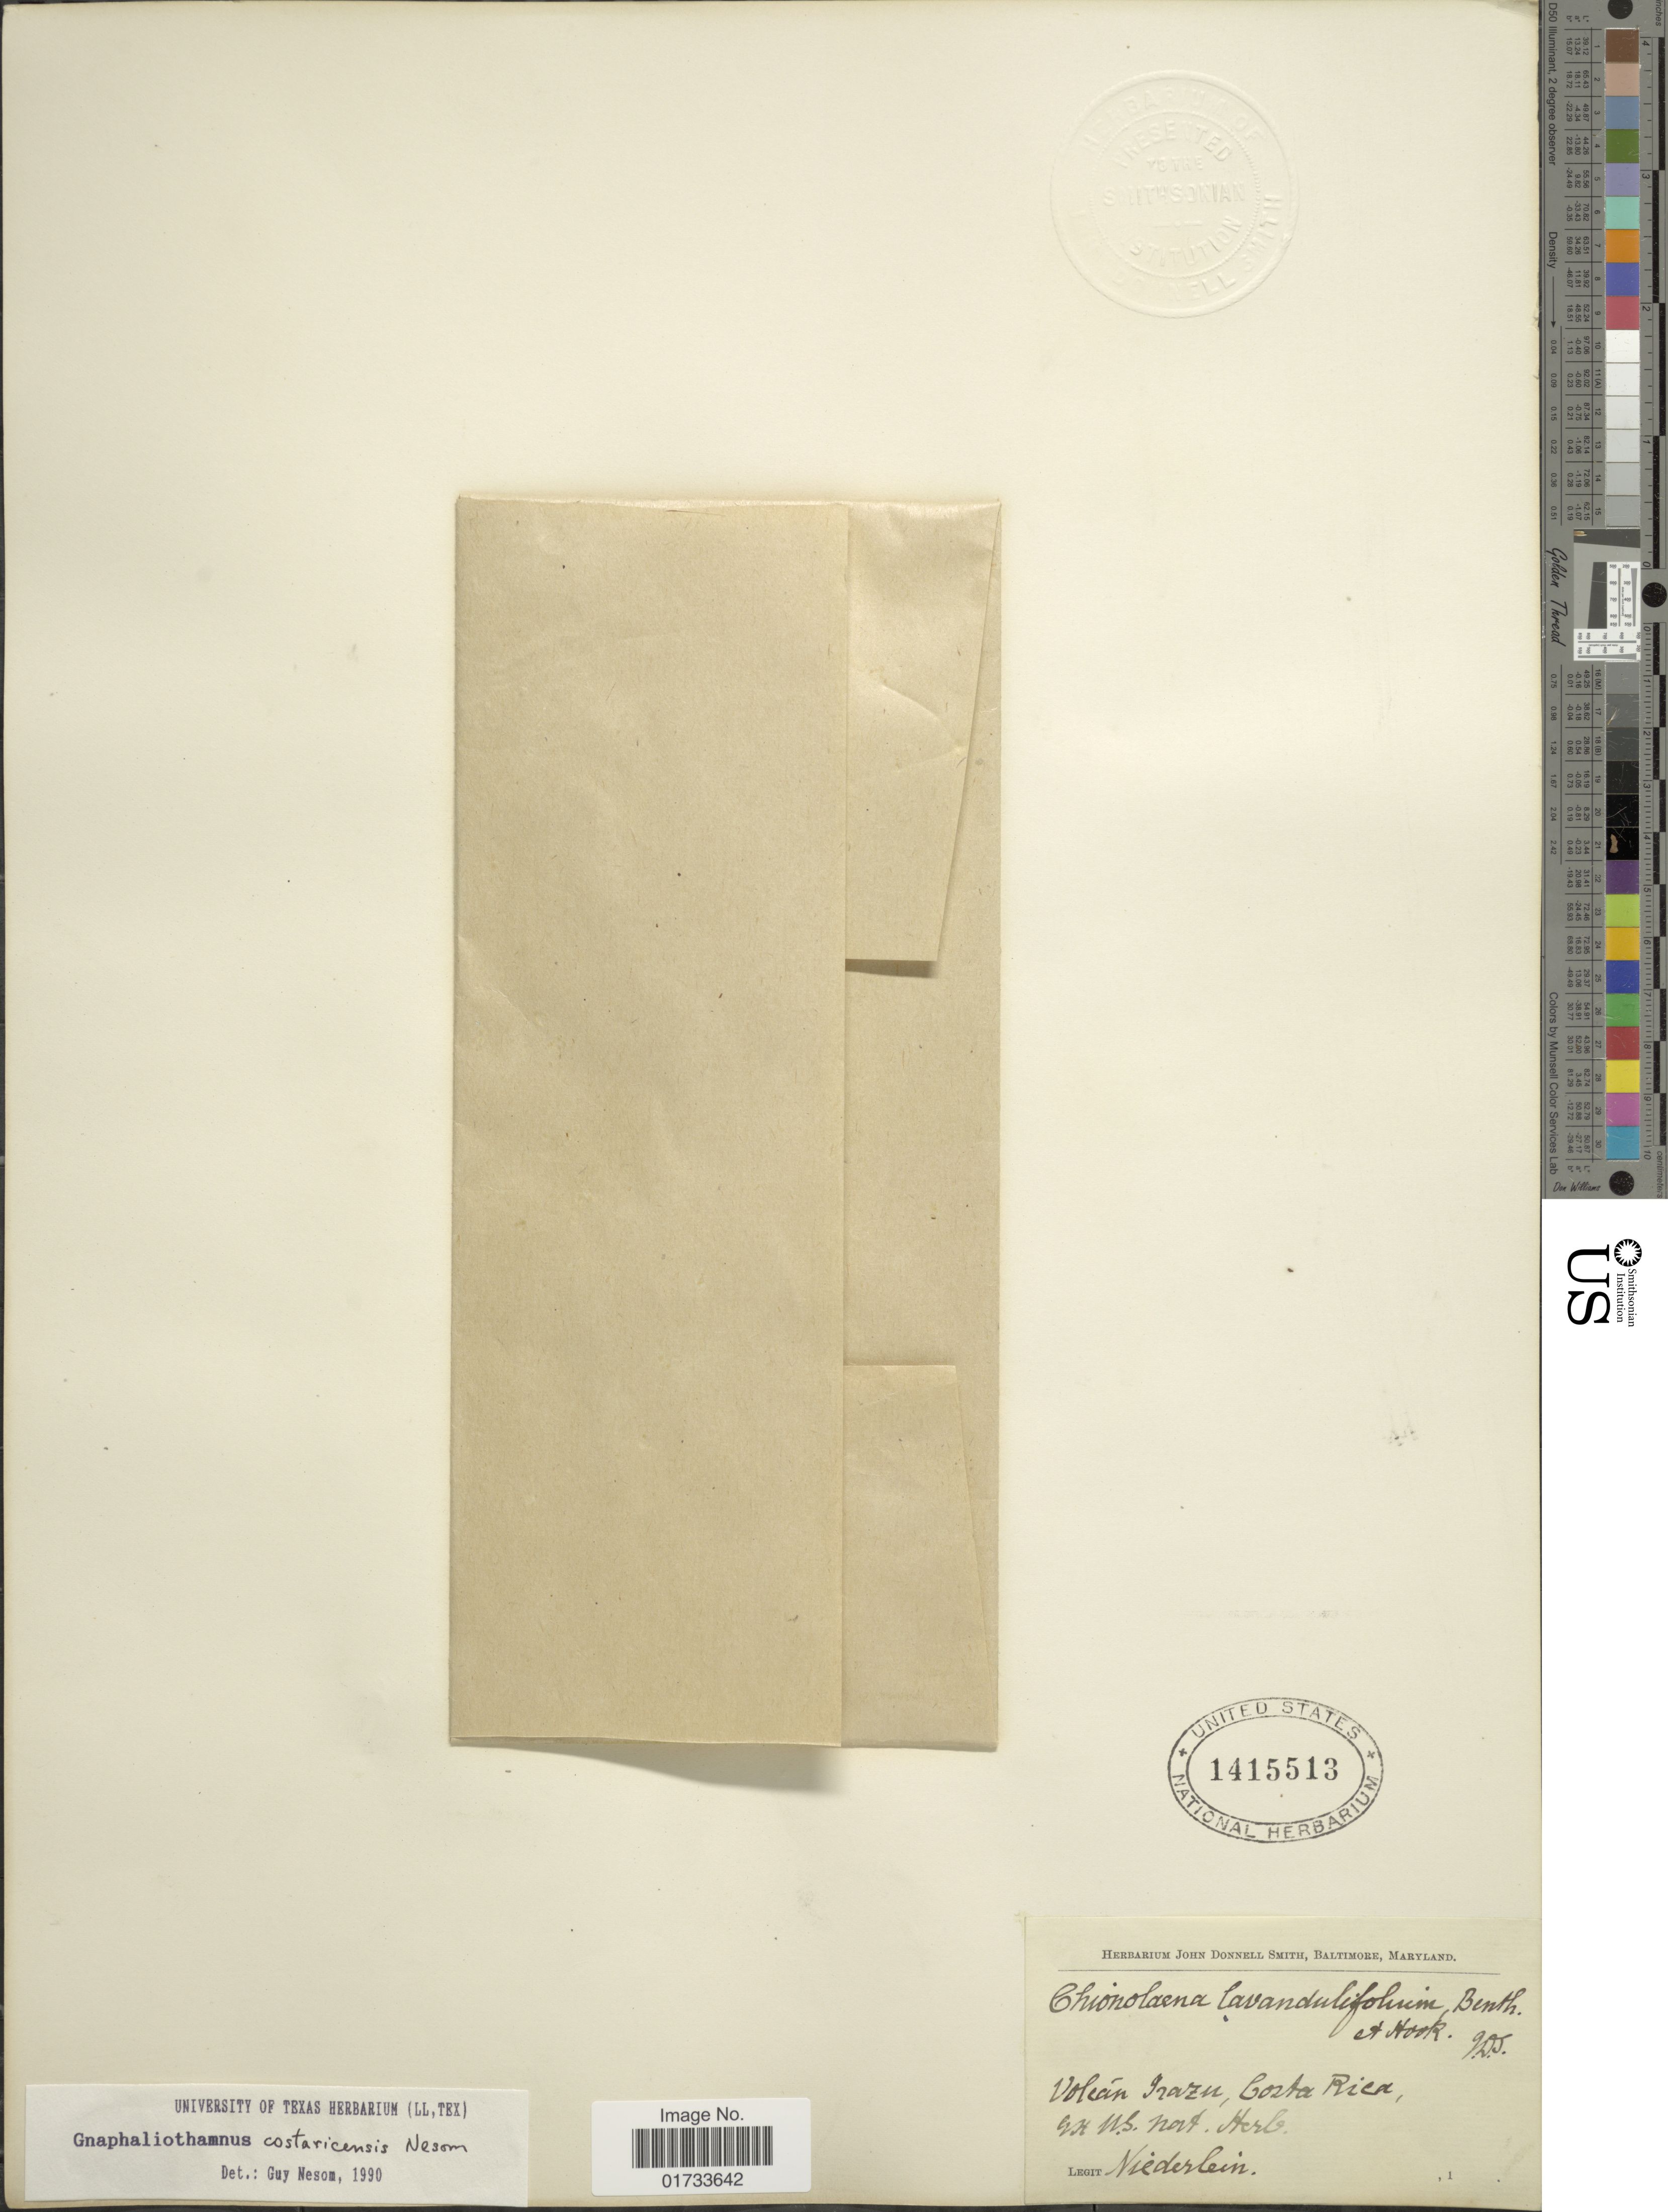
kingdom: Plantae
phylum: Tracheophyta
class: Magnoliopsida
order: Asterales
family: Asteraceae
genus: Chionolaena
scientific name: Chionolaena costaricensis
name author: (G.L. Nesom) G.L. Nesom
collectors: Niederlein, --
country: Costa Rica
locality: Volcán Irazu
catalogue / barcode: US 1415513